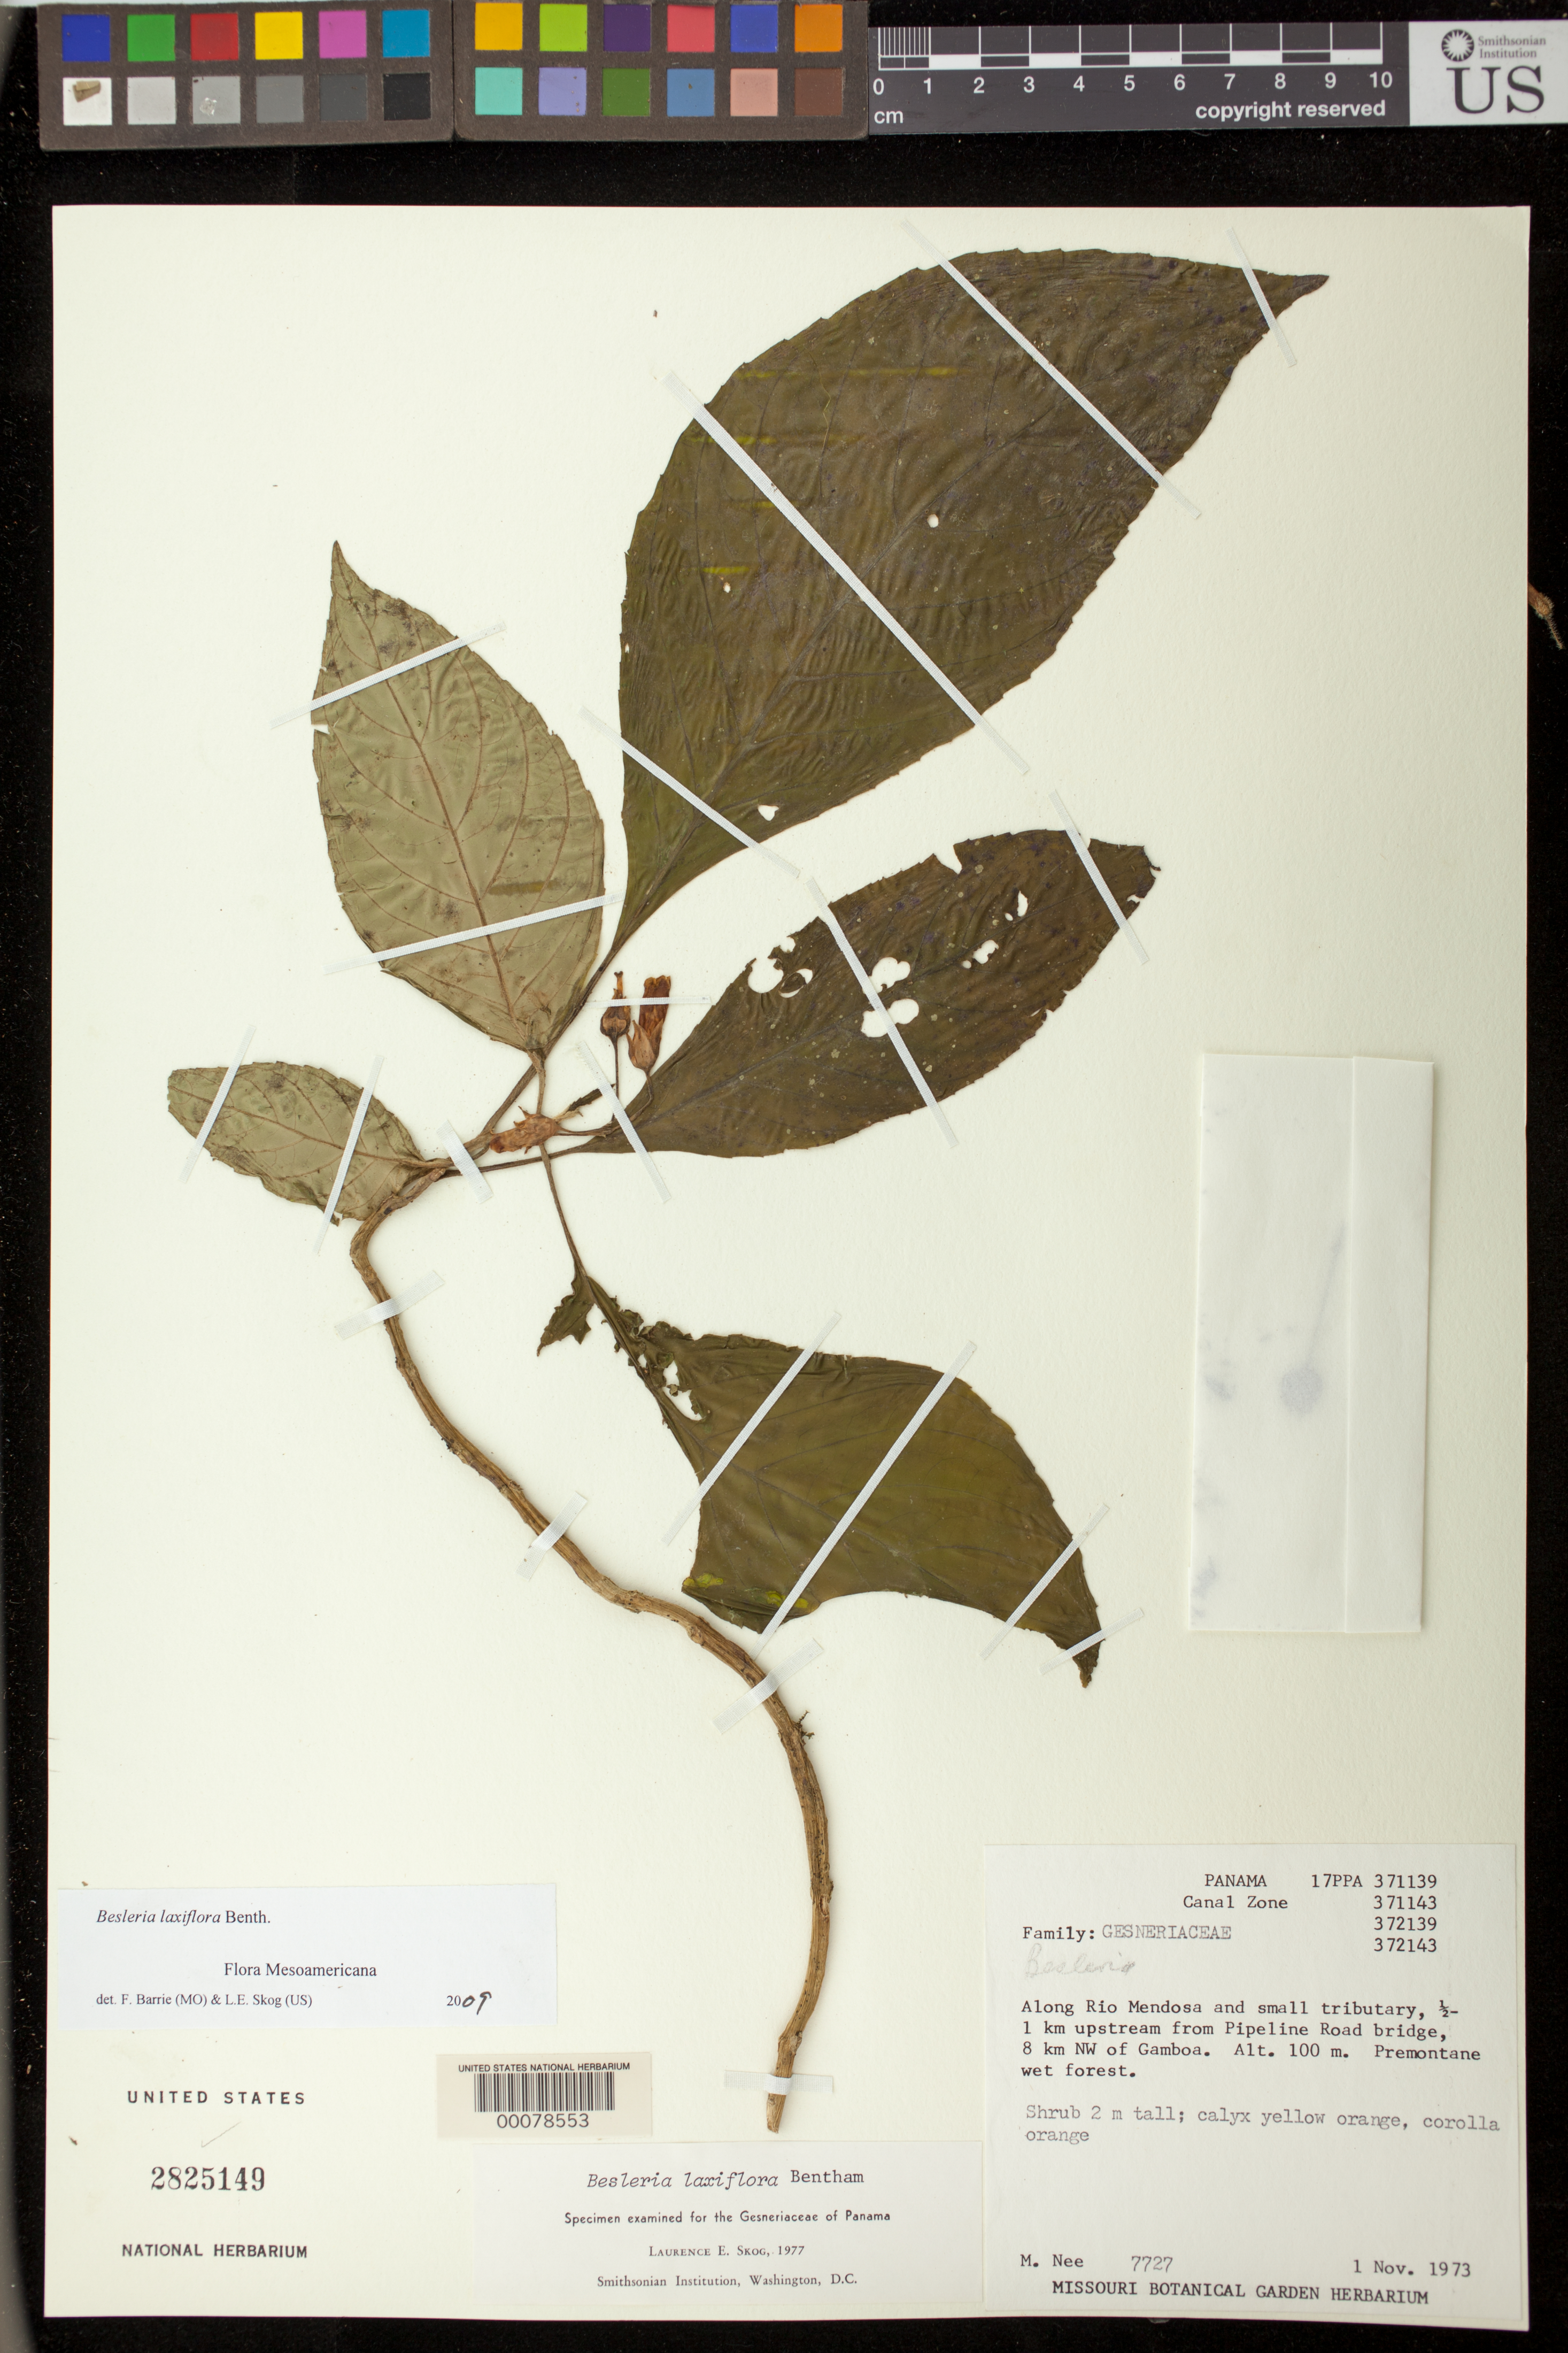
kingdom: Plantae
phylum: Tracheophyta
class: Magnoliopsida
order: Lamiales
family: Gesneriaceae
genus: Besleria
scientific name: Besleria laxiflora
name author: Benth.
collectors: M. Nee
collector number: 7727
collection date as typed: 01 Nov 1973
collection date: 1973-11-01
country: Panama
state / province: Colón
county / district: Canal Zone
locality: Along Rio Mendosa and small tributary, 1/2-1 km upstream from pipeline road bridge, 8 Km NW of Gamboa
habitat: Premontane wet forest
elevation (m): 100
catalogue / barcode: US 2825149